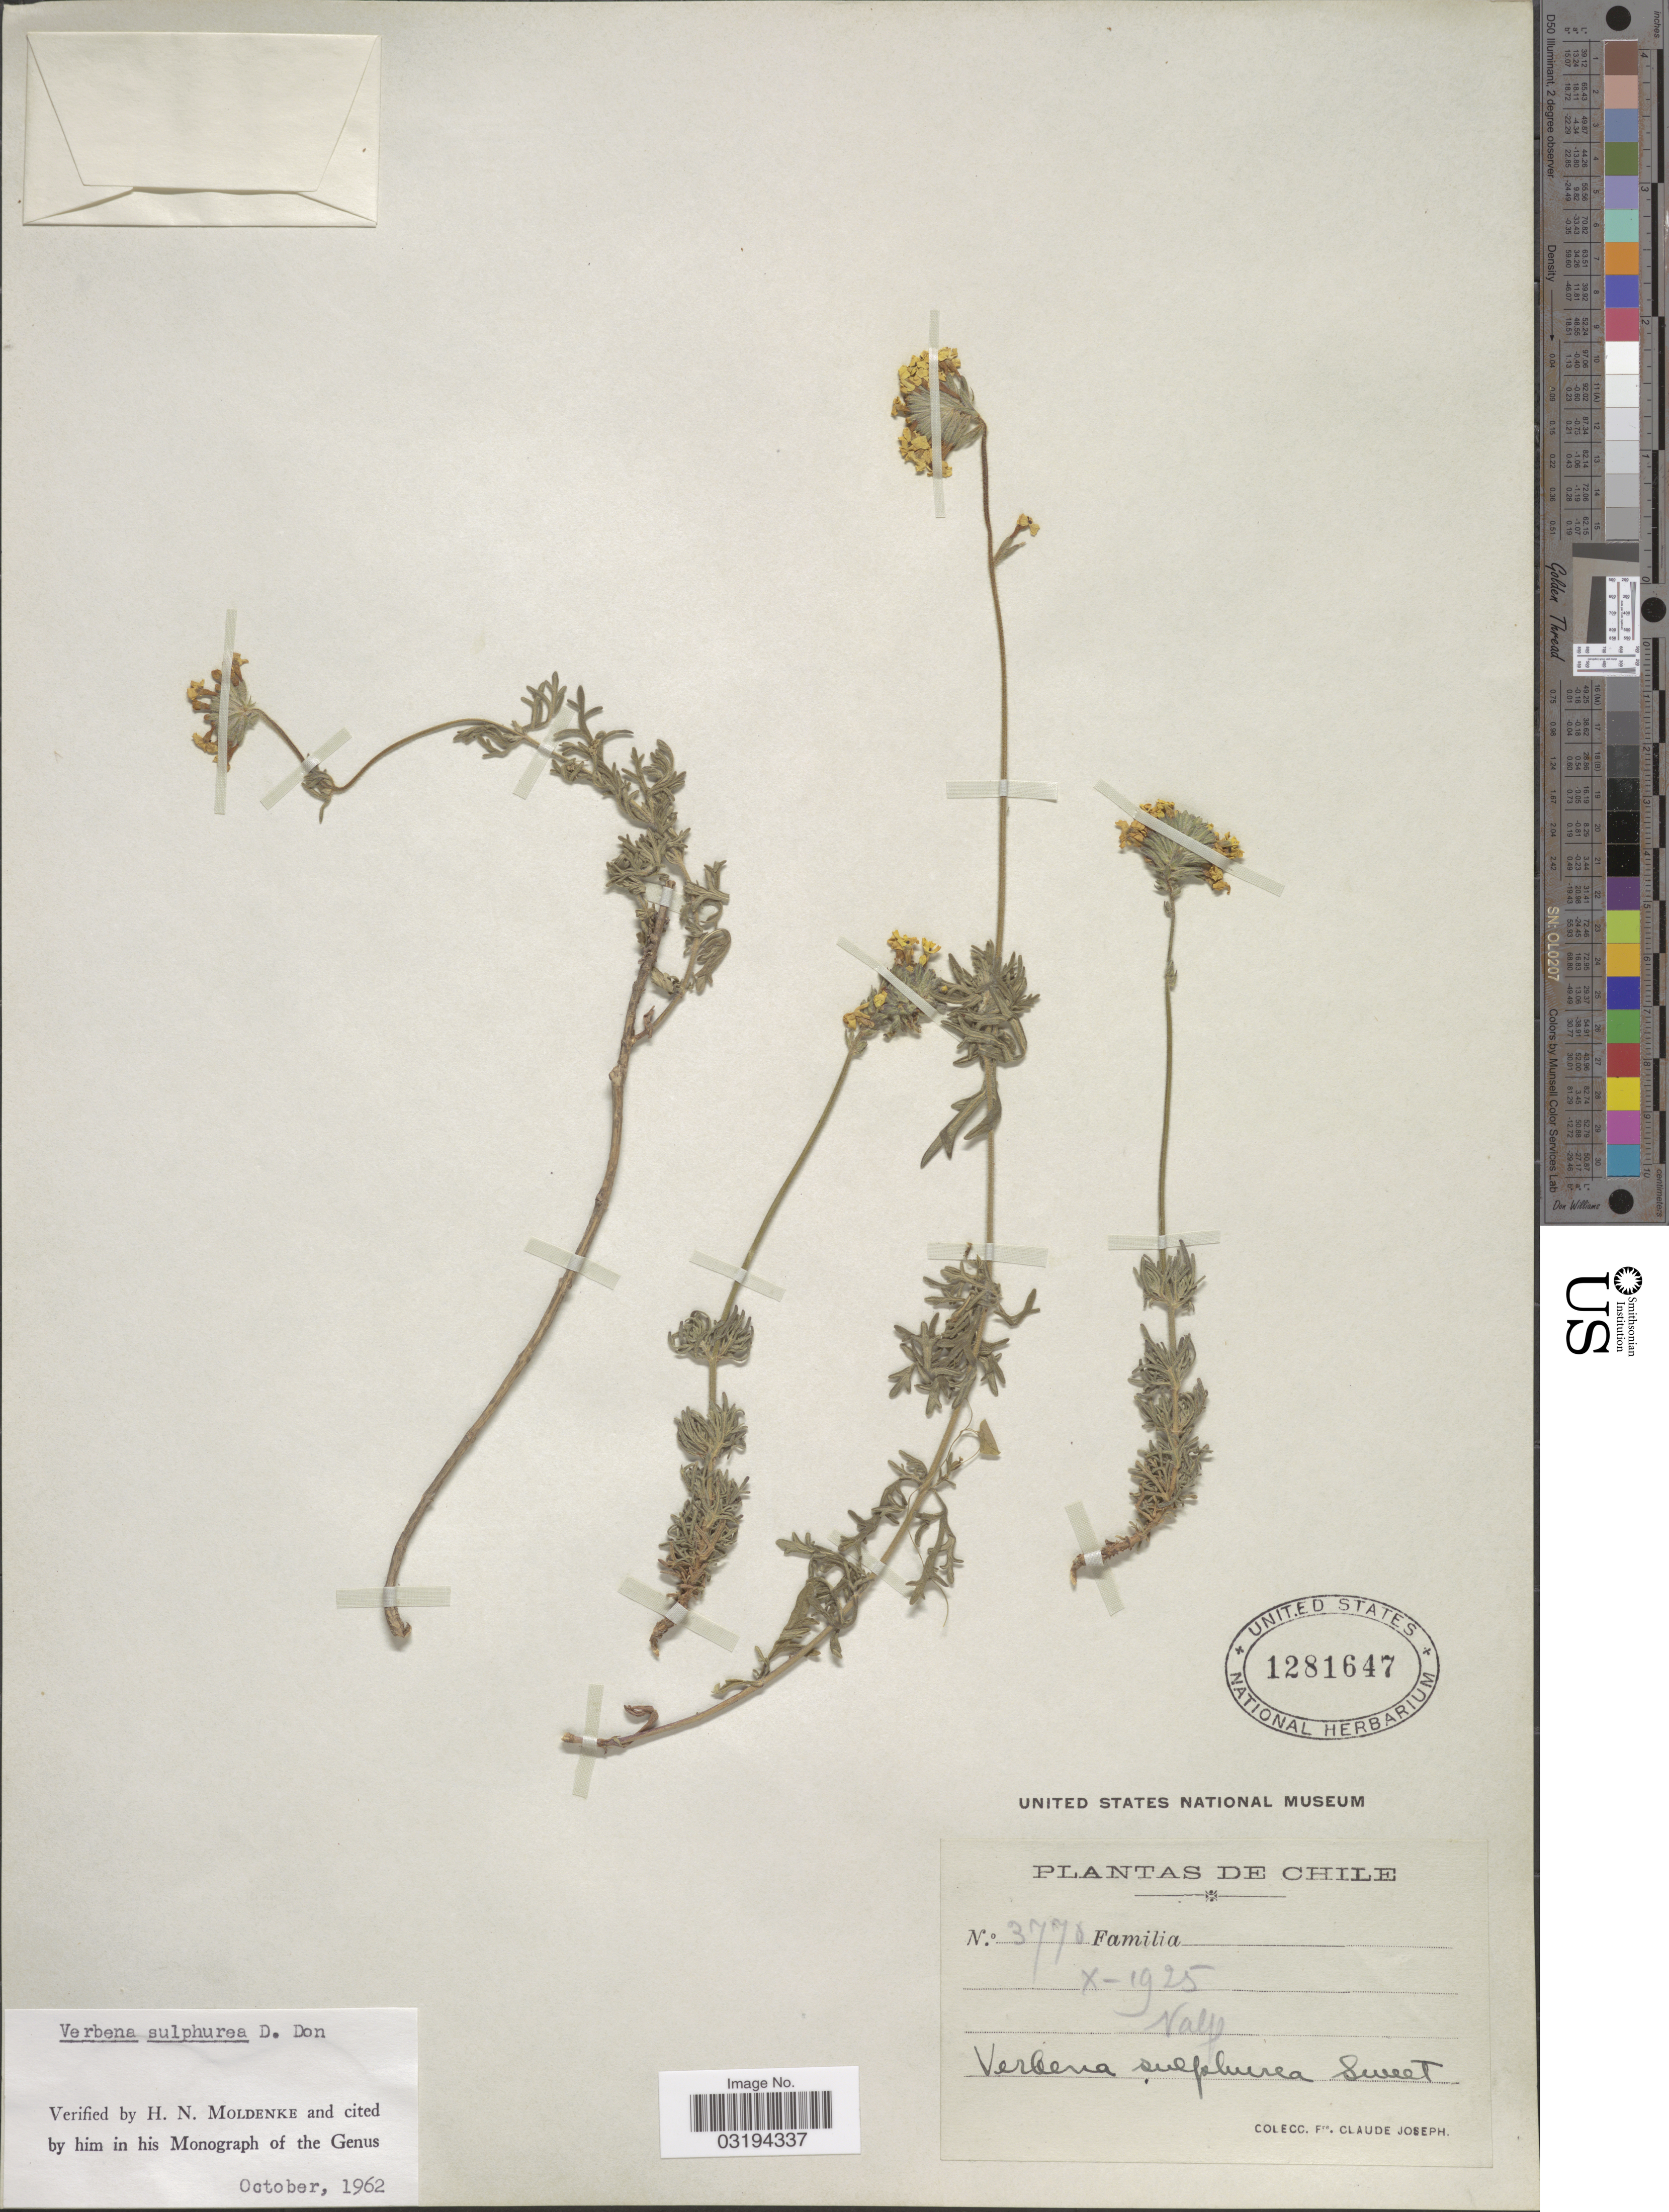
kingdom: Plantae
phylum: Tracheophyta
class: Magnoliopsida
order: Lamiales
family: Verbenaceae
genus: Verbena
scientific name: Verbena sulphurea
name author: D. Don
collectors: Bro. Claude-Joseph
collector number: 3770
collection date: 1925-10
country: Chile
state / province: Valparaíso (V)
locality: Valp.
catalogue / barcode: US 1281647